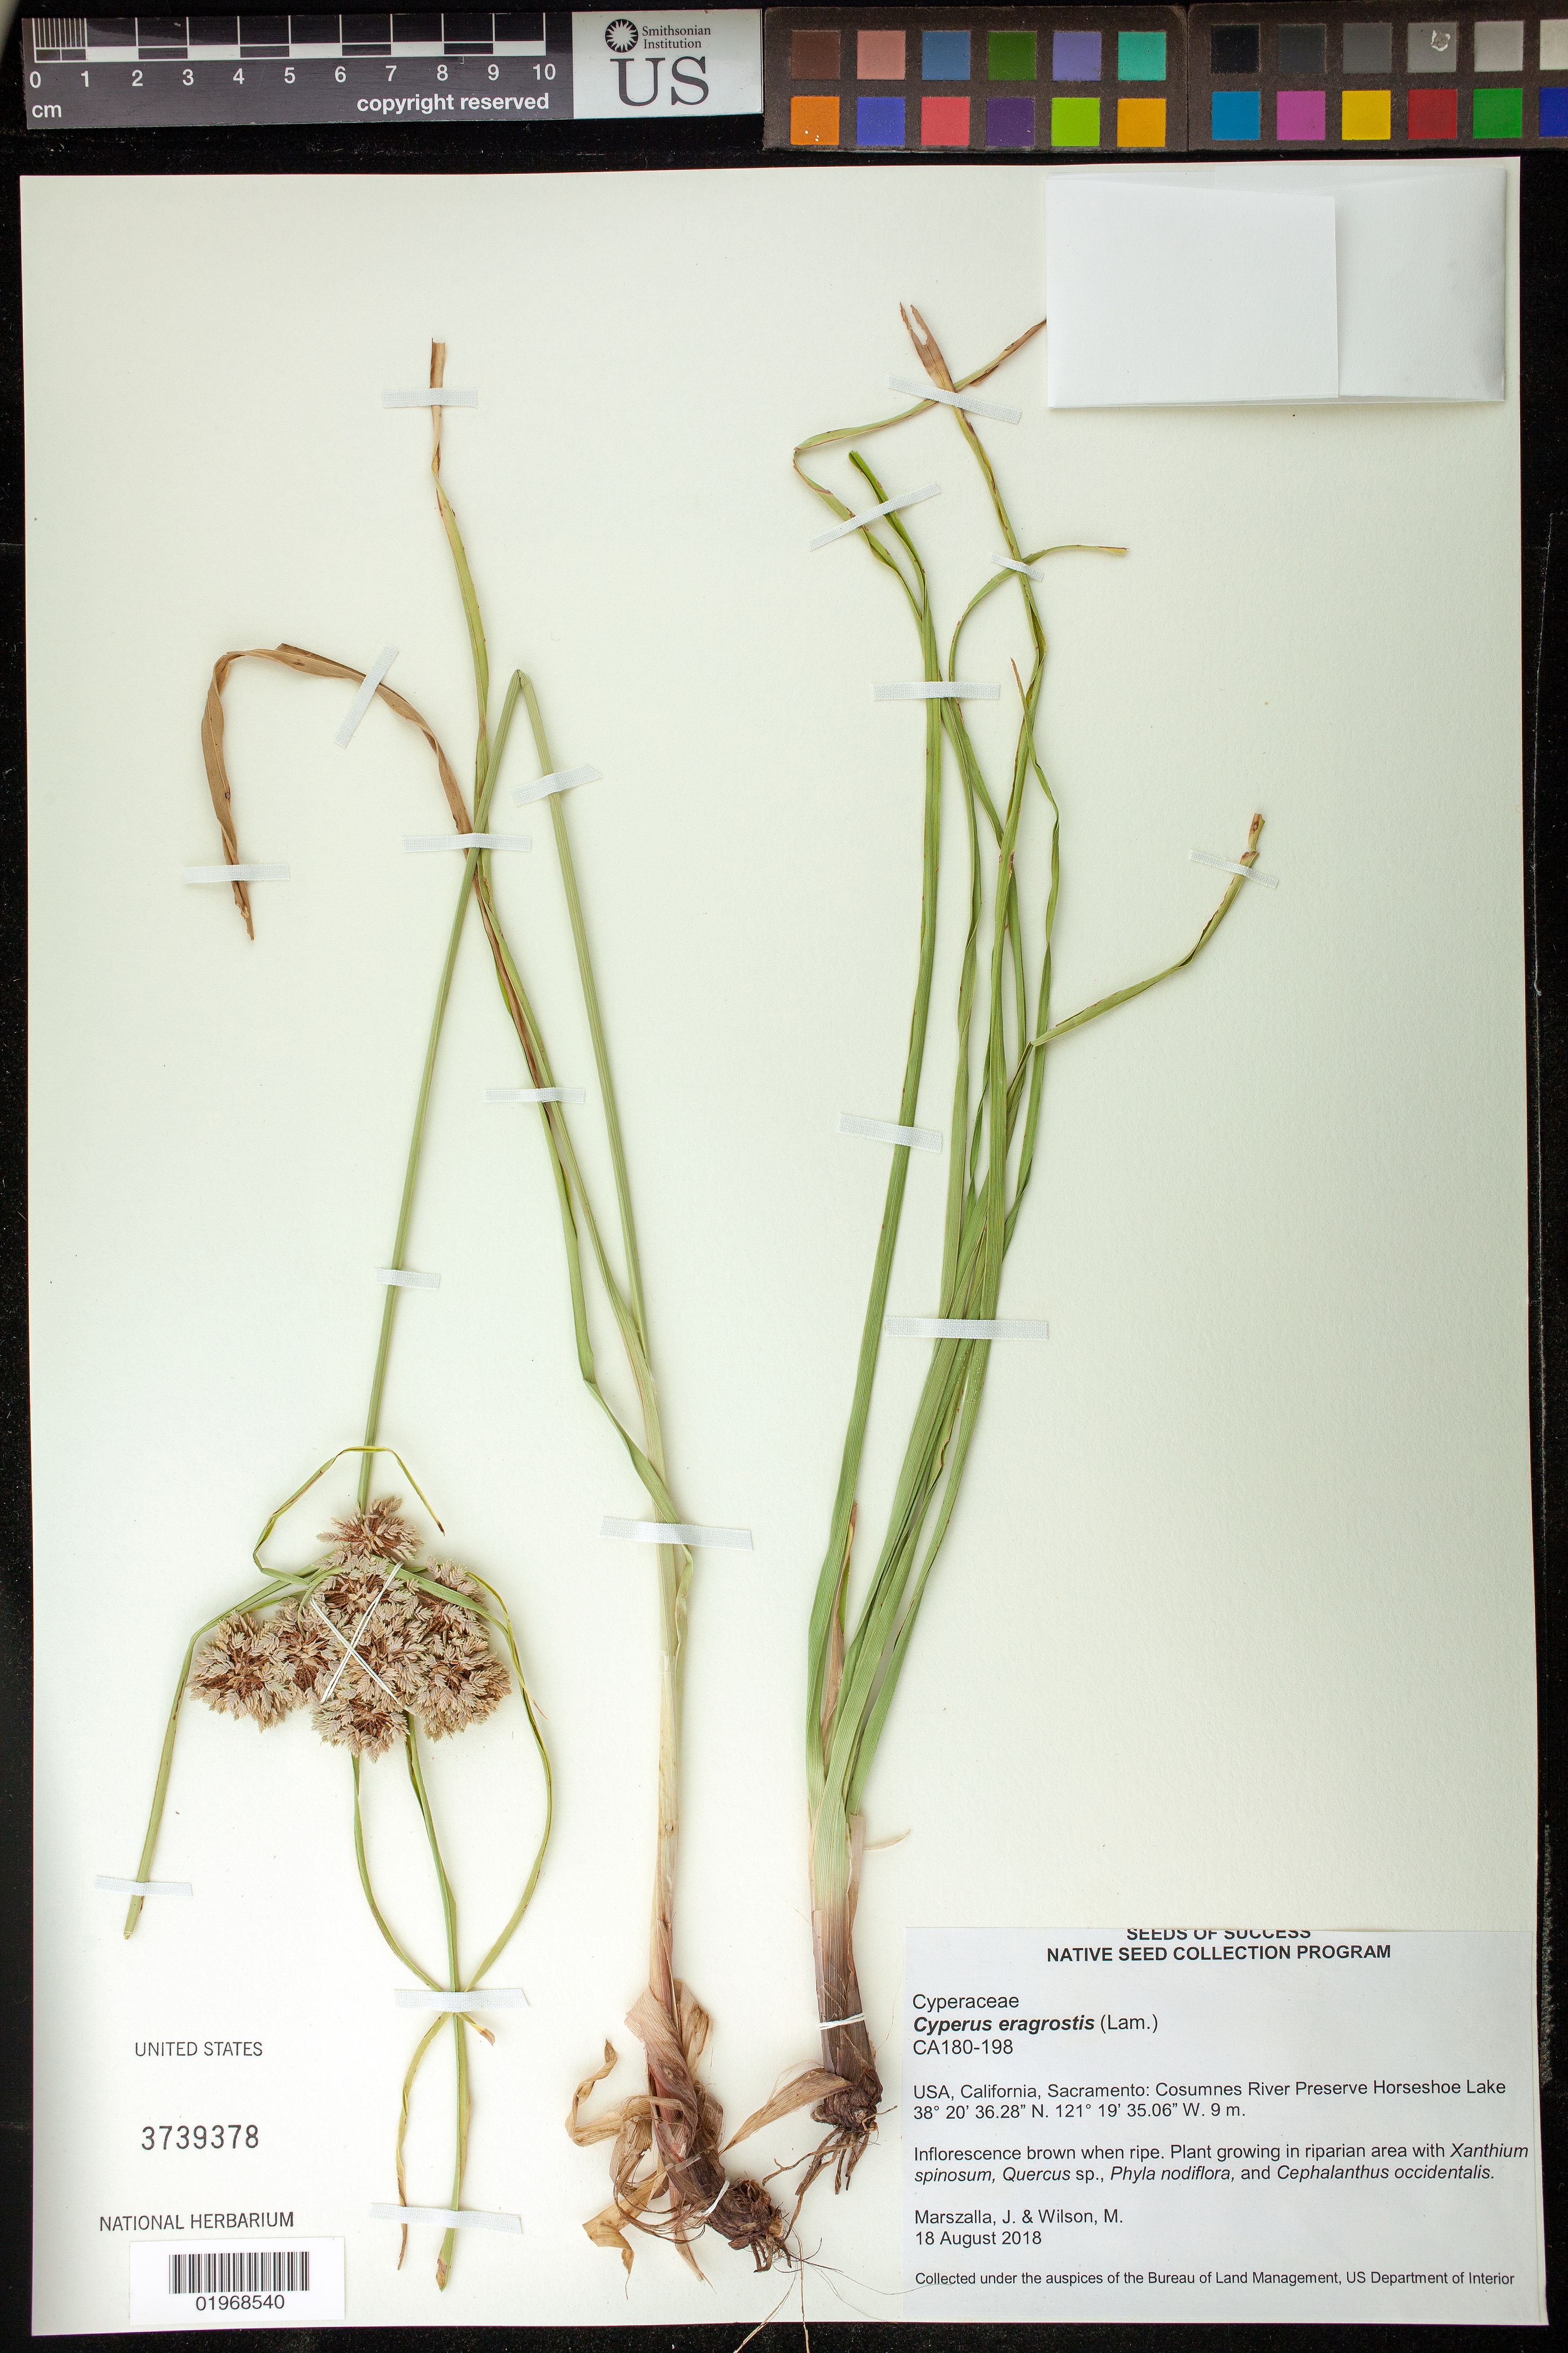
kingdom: Plantae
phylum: Tracheophyta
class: Liliopsida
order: Poales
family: Cyperaceae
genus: Cyperus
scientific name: Cyperus eragrostis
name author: Lam.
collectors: J. Marszalla & M. Wilson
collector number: CA180-198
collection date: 2018-08-18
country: United States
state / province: California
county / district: Sacramento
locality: Cosumnes River Preserve Horseshoe Lake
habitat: Riparian area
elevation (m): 9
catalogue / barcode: US 3739378